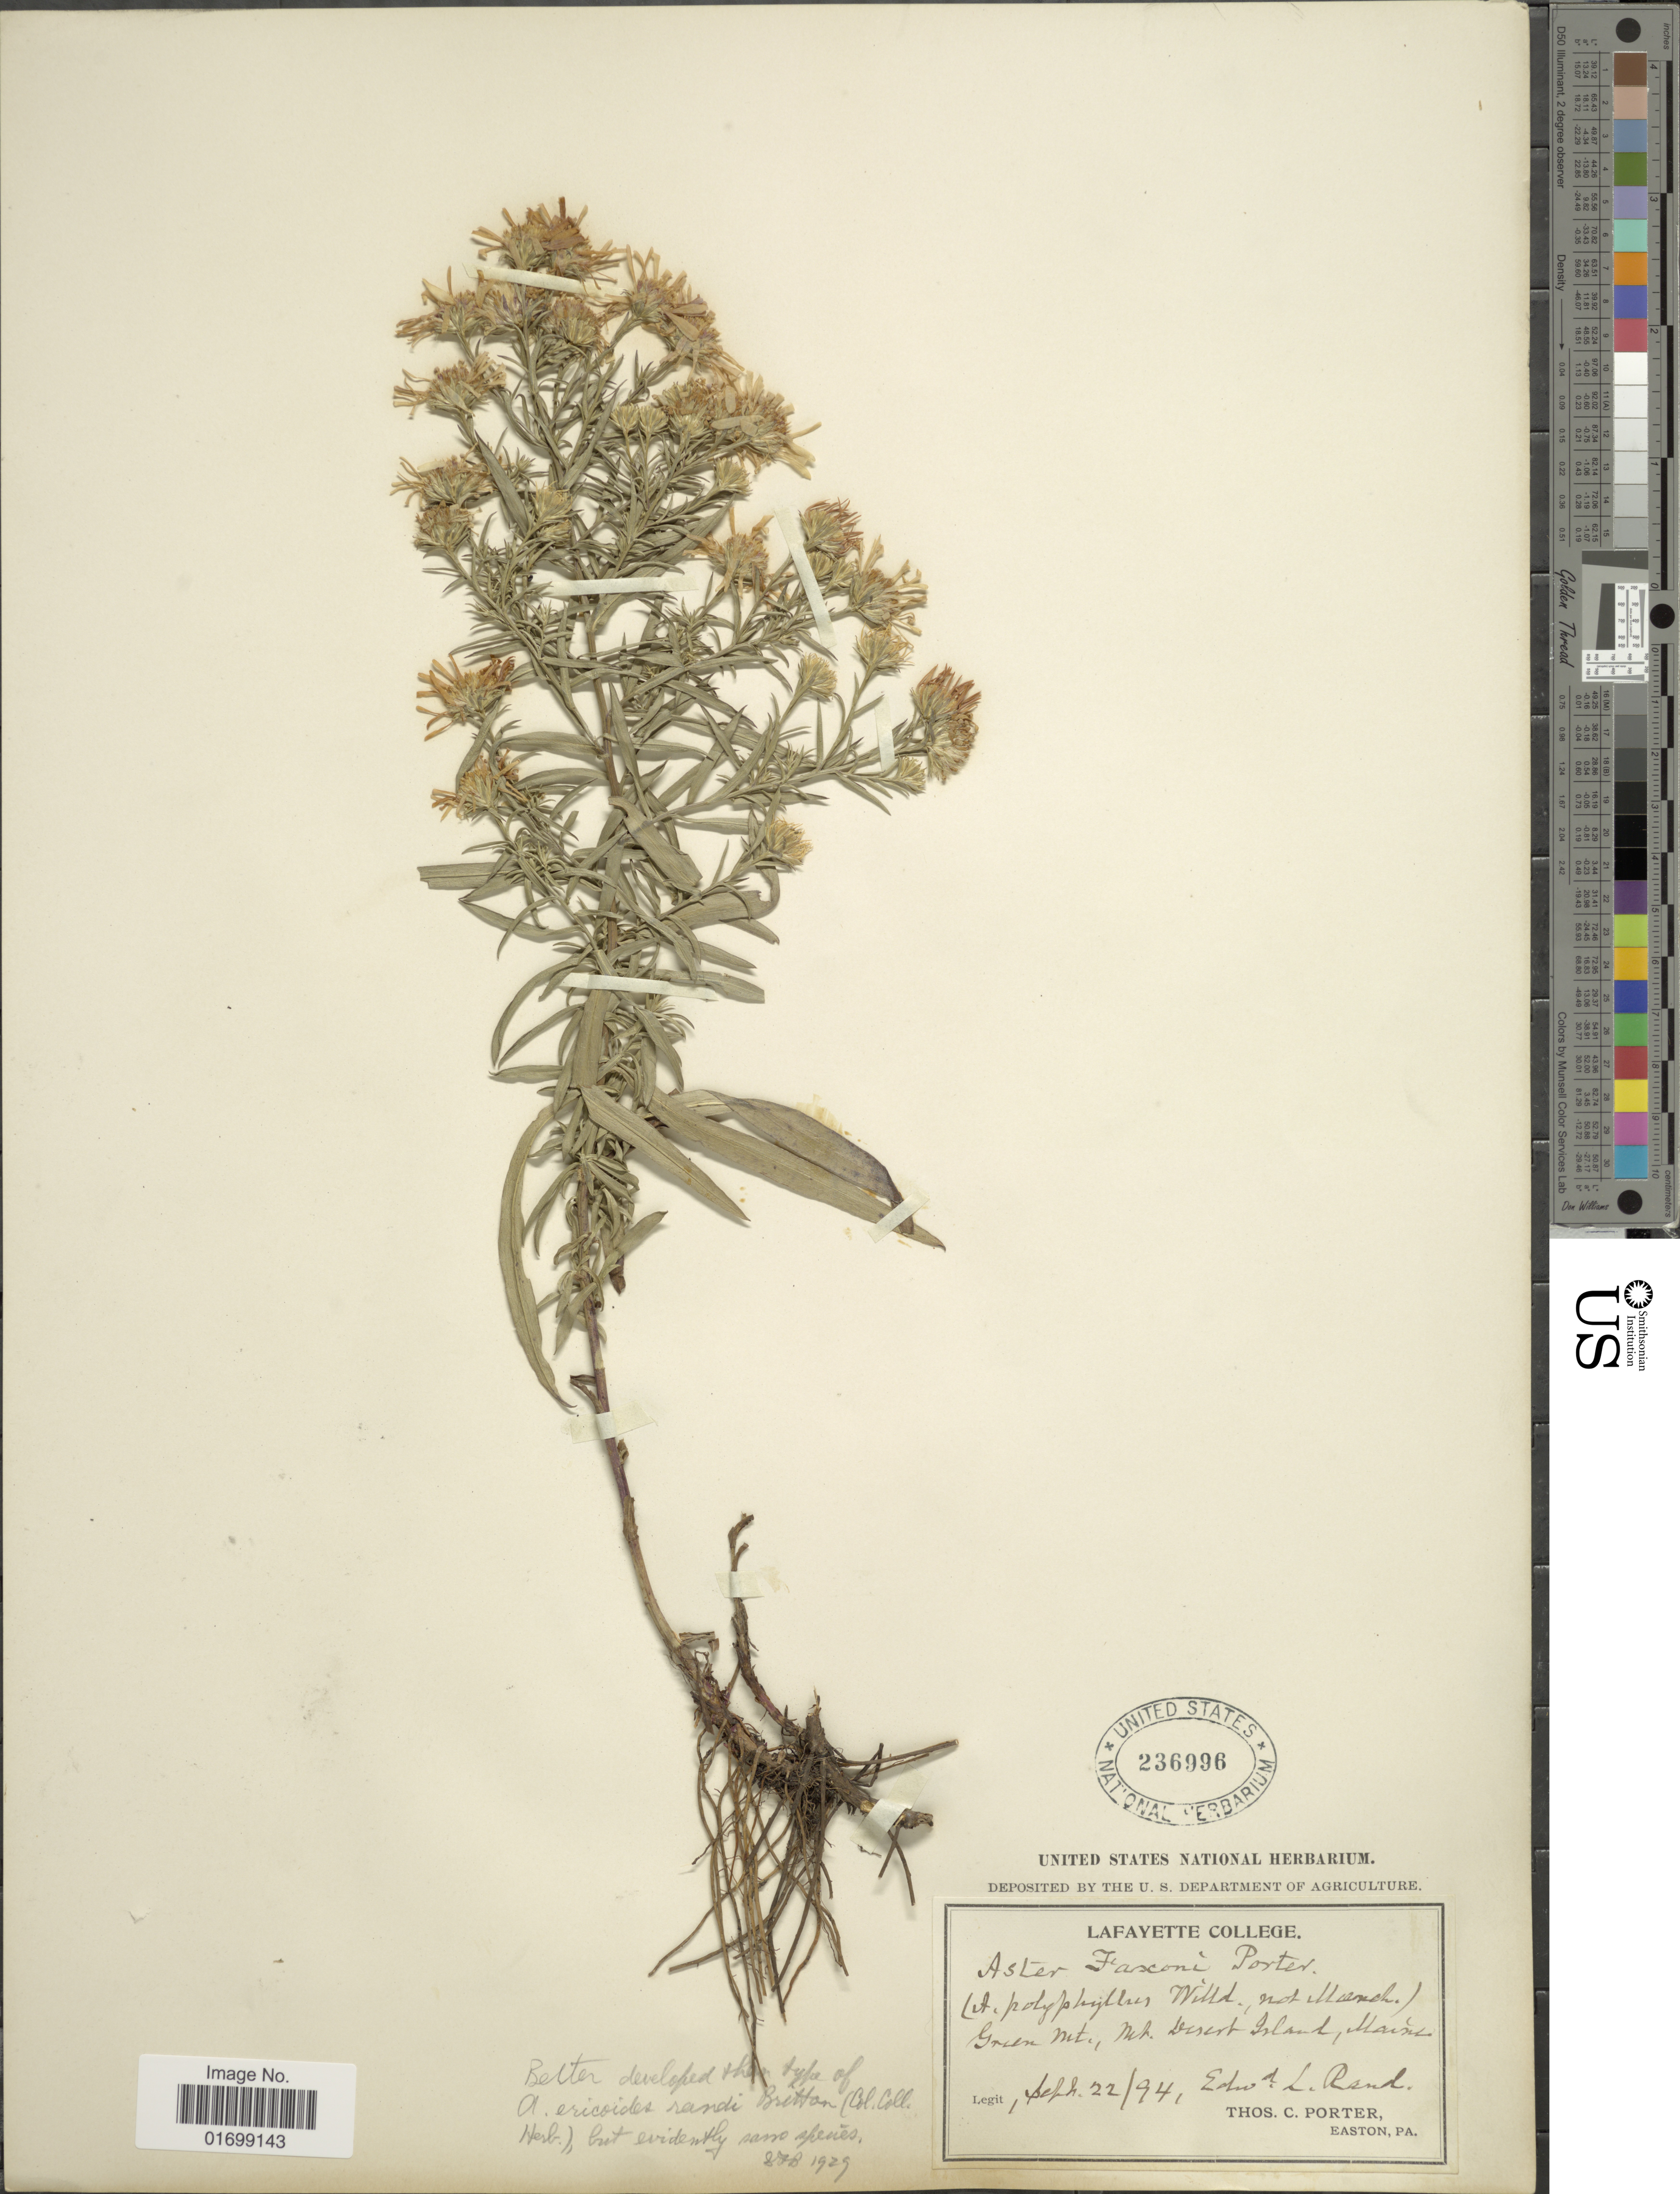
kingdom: Plantae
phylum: Tracheophyta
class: Magnoliopsida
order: Asterales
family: Asteraceae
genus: Symphyotrichum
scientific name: Symphyotrichum pilosum var. pringlei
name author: (A. Gray) G.L. Nesom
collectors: E. Rand & T. C. Porter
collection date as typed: Transcribed d/m/y: 22/9/94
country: United States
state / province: Massachusetts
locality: Green Mt., Mch Desert Island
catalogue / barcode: US 236996